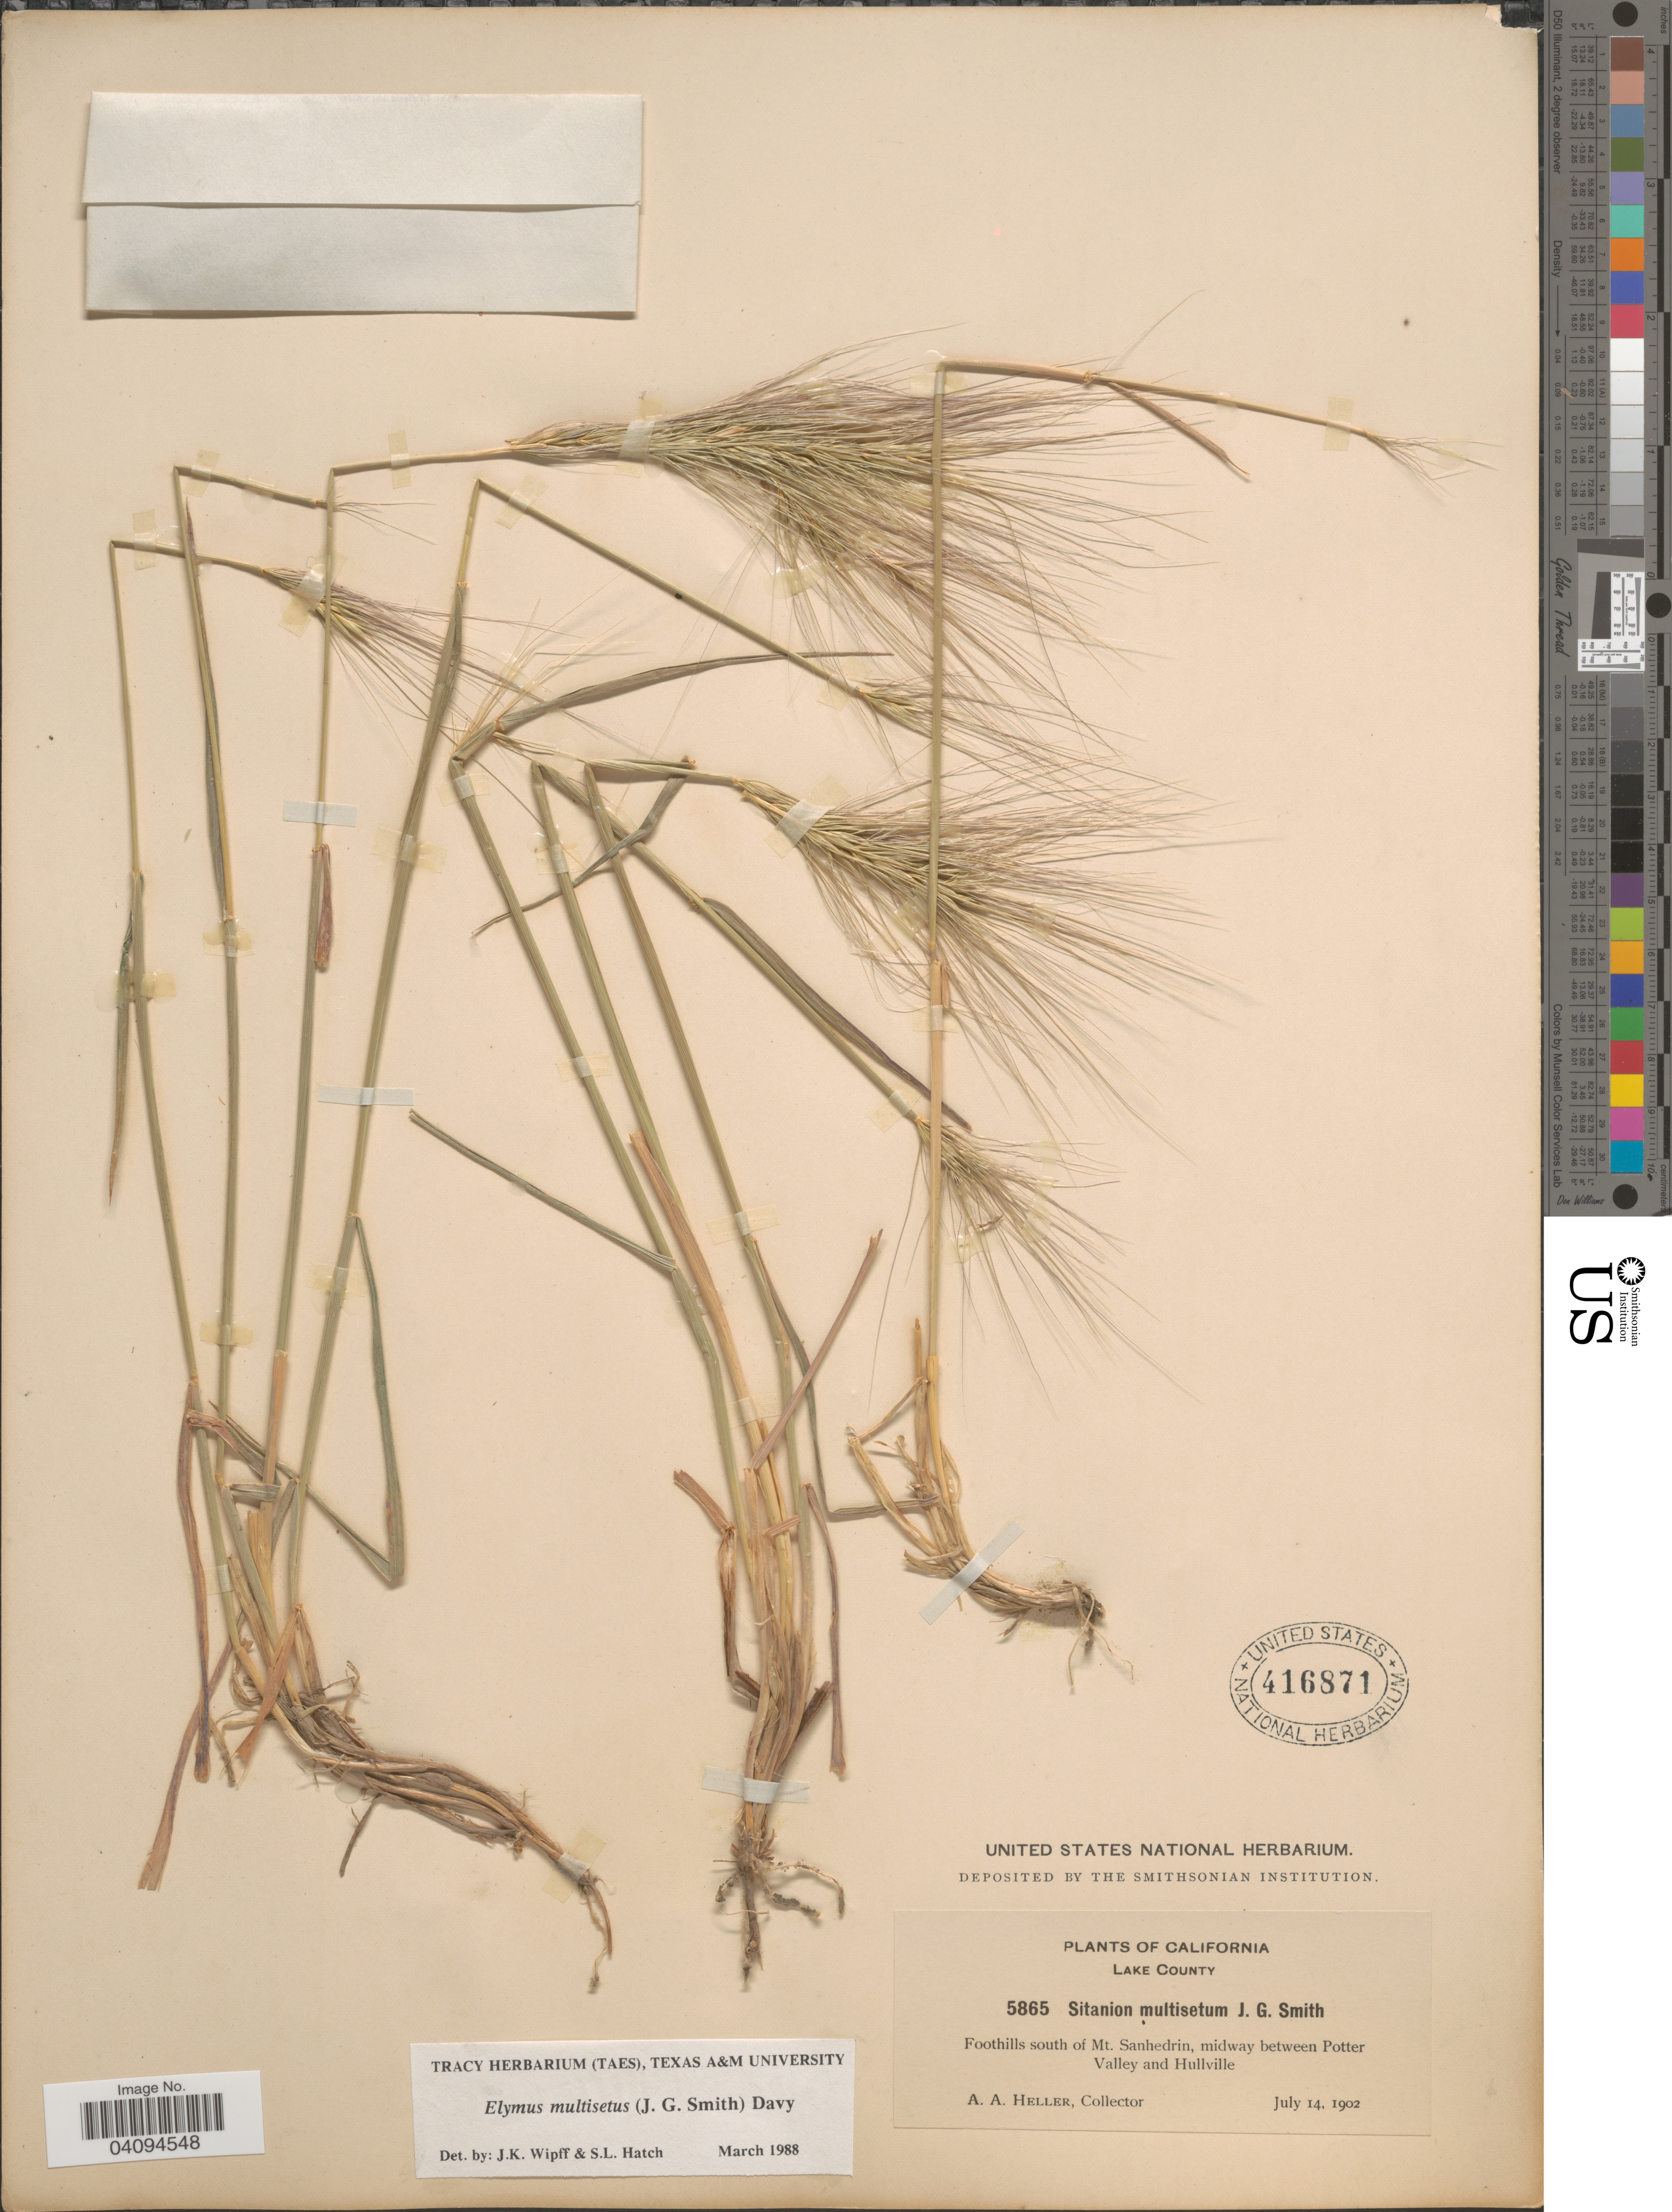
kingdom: Plantae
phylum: Tracheophyta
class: Liliopsida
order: Poales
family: Poaceae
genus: Elymus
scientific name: Elymus multisetus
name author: (J.G. Sm.) Burtt Davy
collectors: A. A. Heller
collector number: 5865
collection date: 1902-07-14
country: United States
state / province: California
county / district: Lake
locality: Lake County. Foothills south of Mt. Sanhedrin, midway between Potter Valley and Hullville.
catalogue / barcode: US 416871